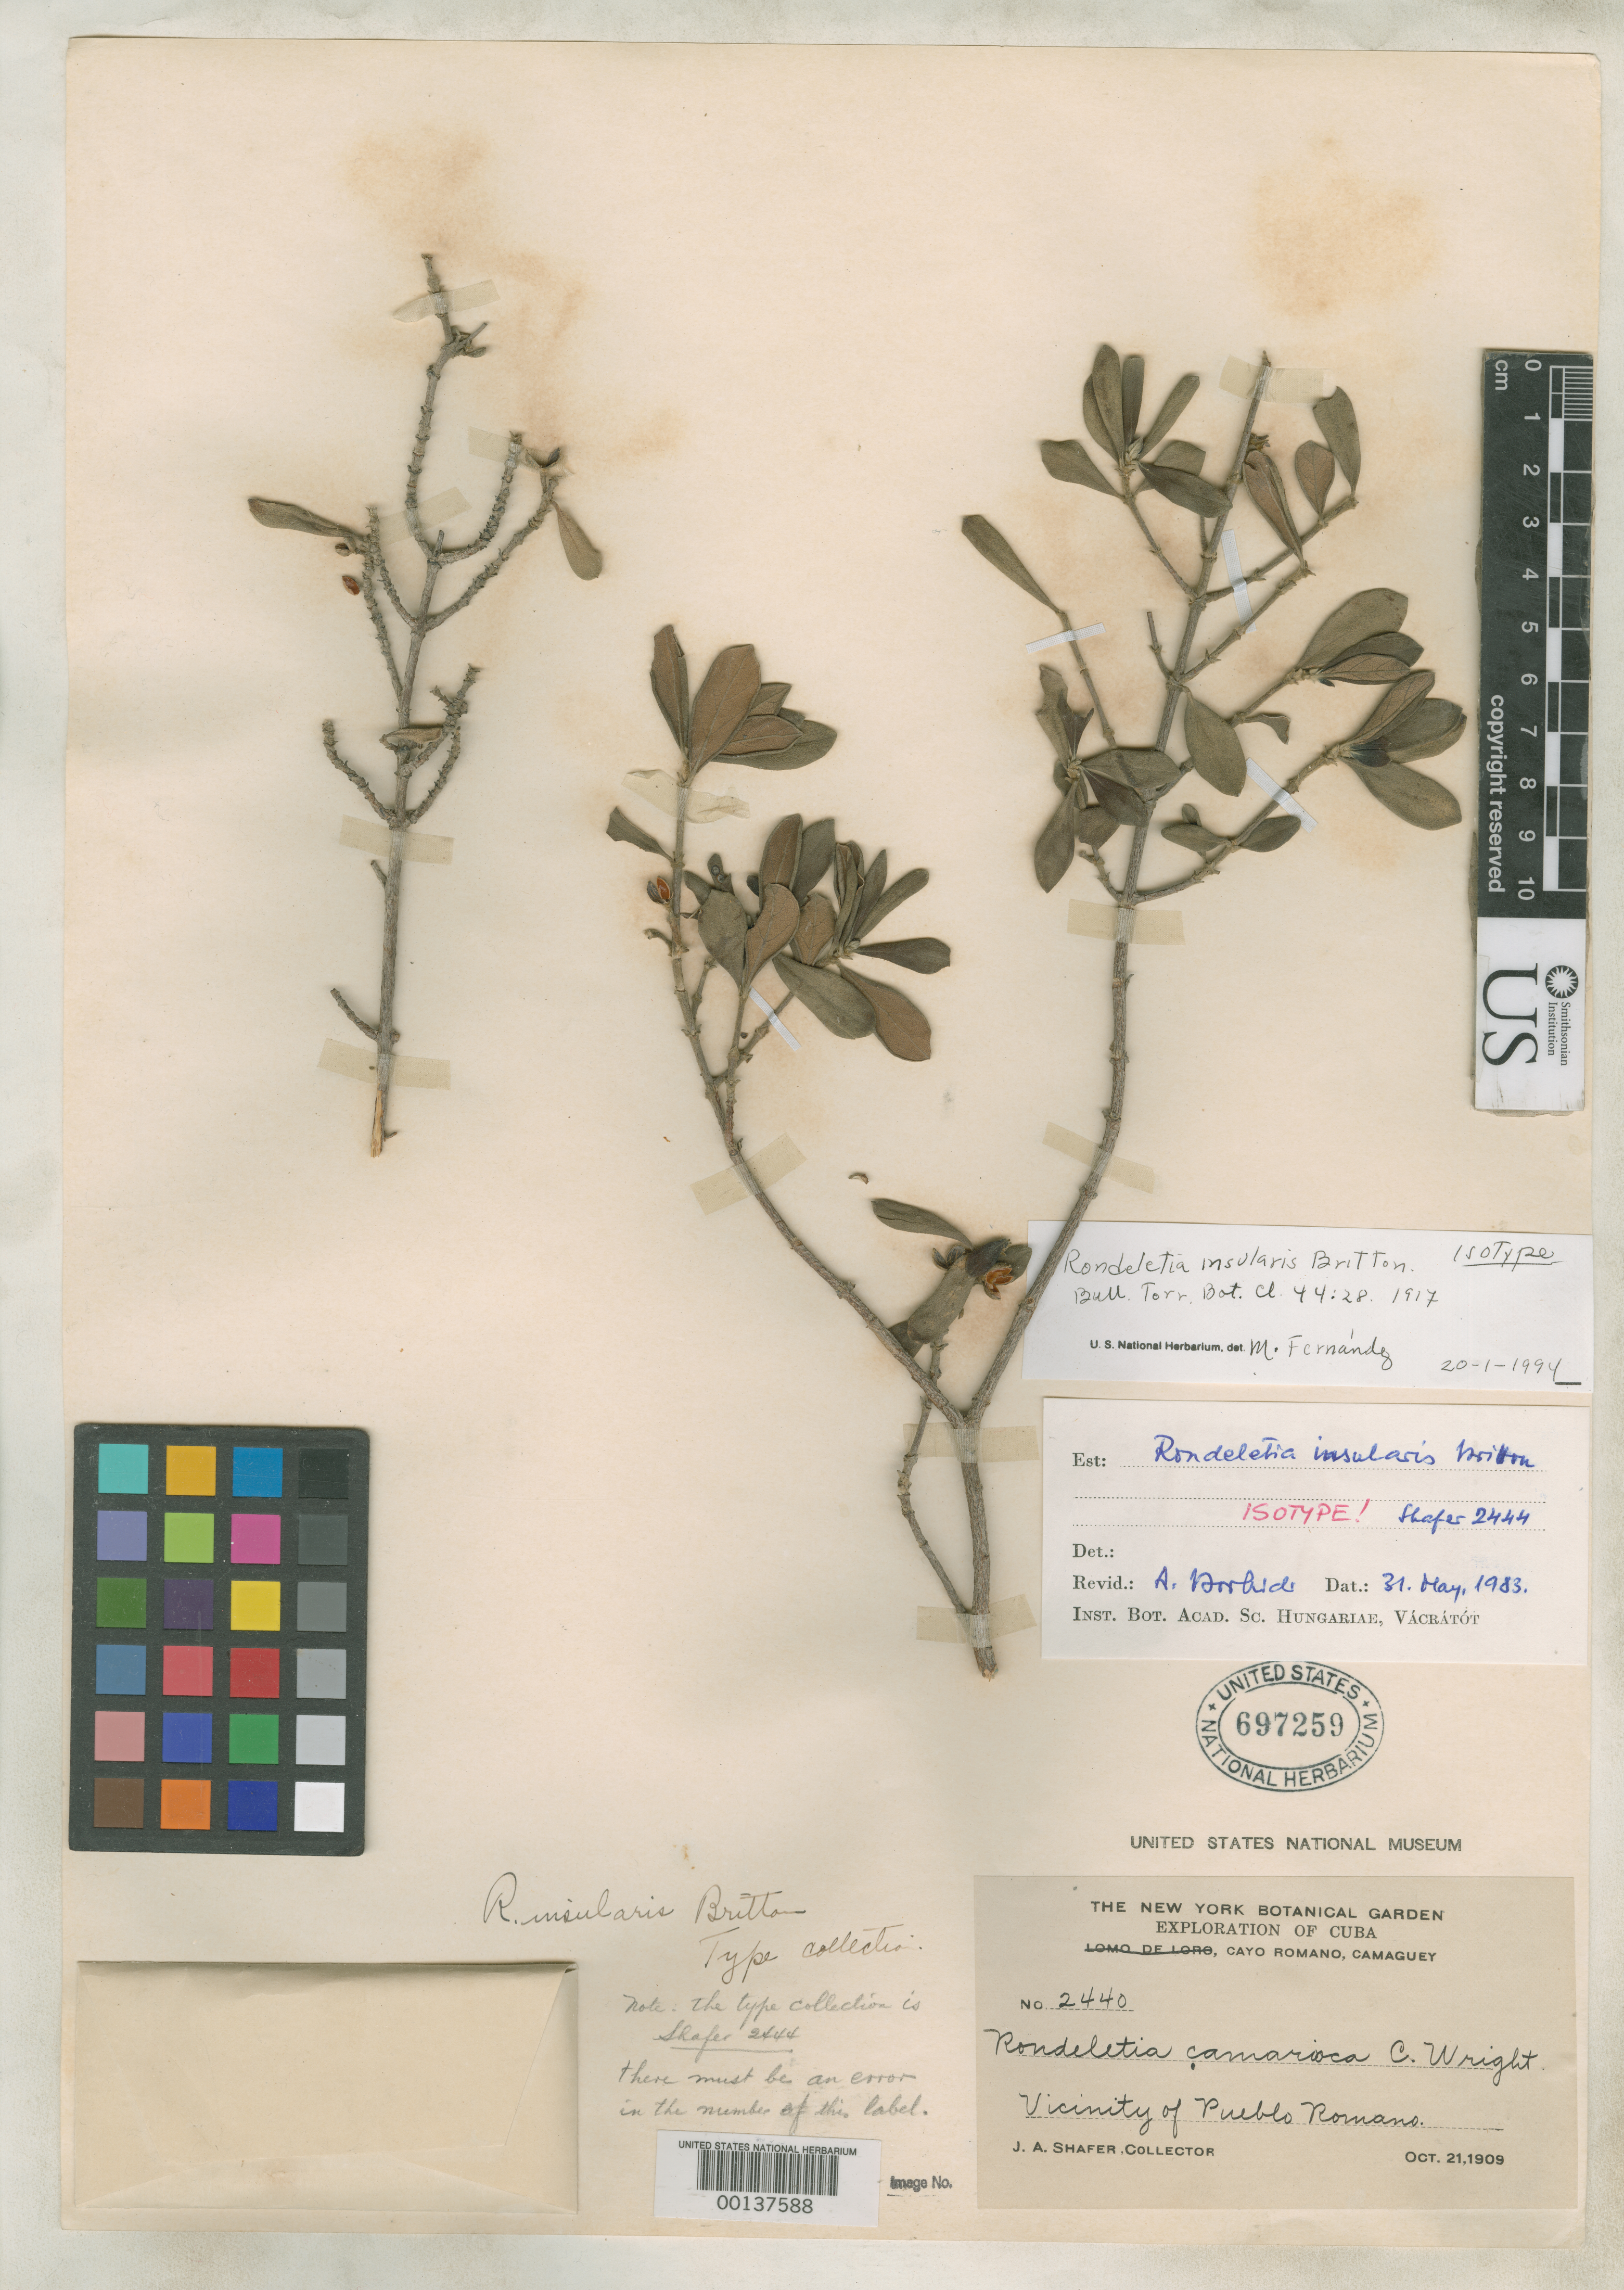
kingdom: Plantae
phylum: Tracheophyta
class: Magnoliopsida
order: Gentianales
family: Rubiaceae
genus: Rondeletia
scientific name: Rondeletia insularis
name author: Britton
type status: Isotype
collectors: J. A. Shafer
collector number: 2444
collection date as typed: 21 Oct 1909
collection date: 1909-10-21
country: Cuba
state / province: Camagüey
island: Greater Antilles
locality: Pueblo Romano, Cayo Romano.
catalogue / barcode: US 697259